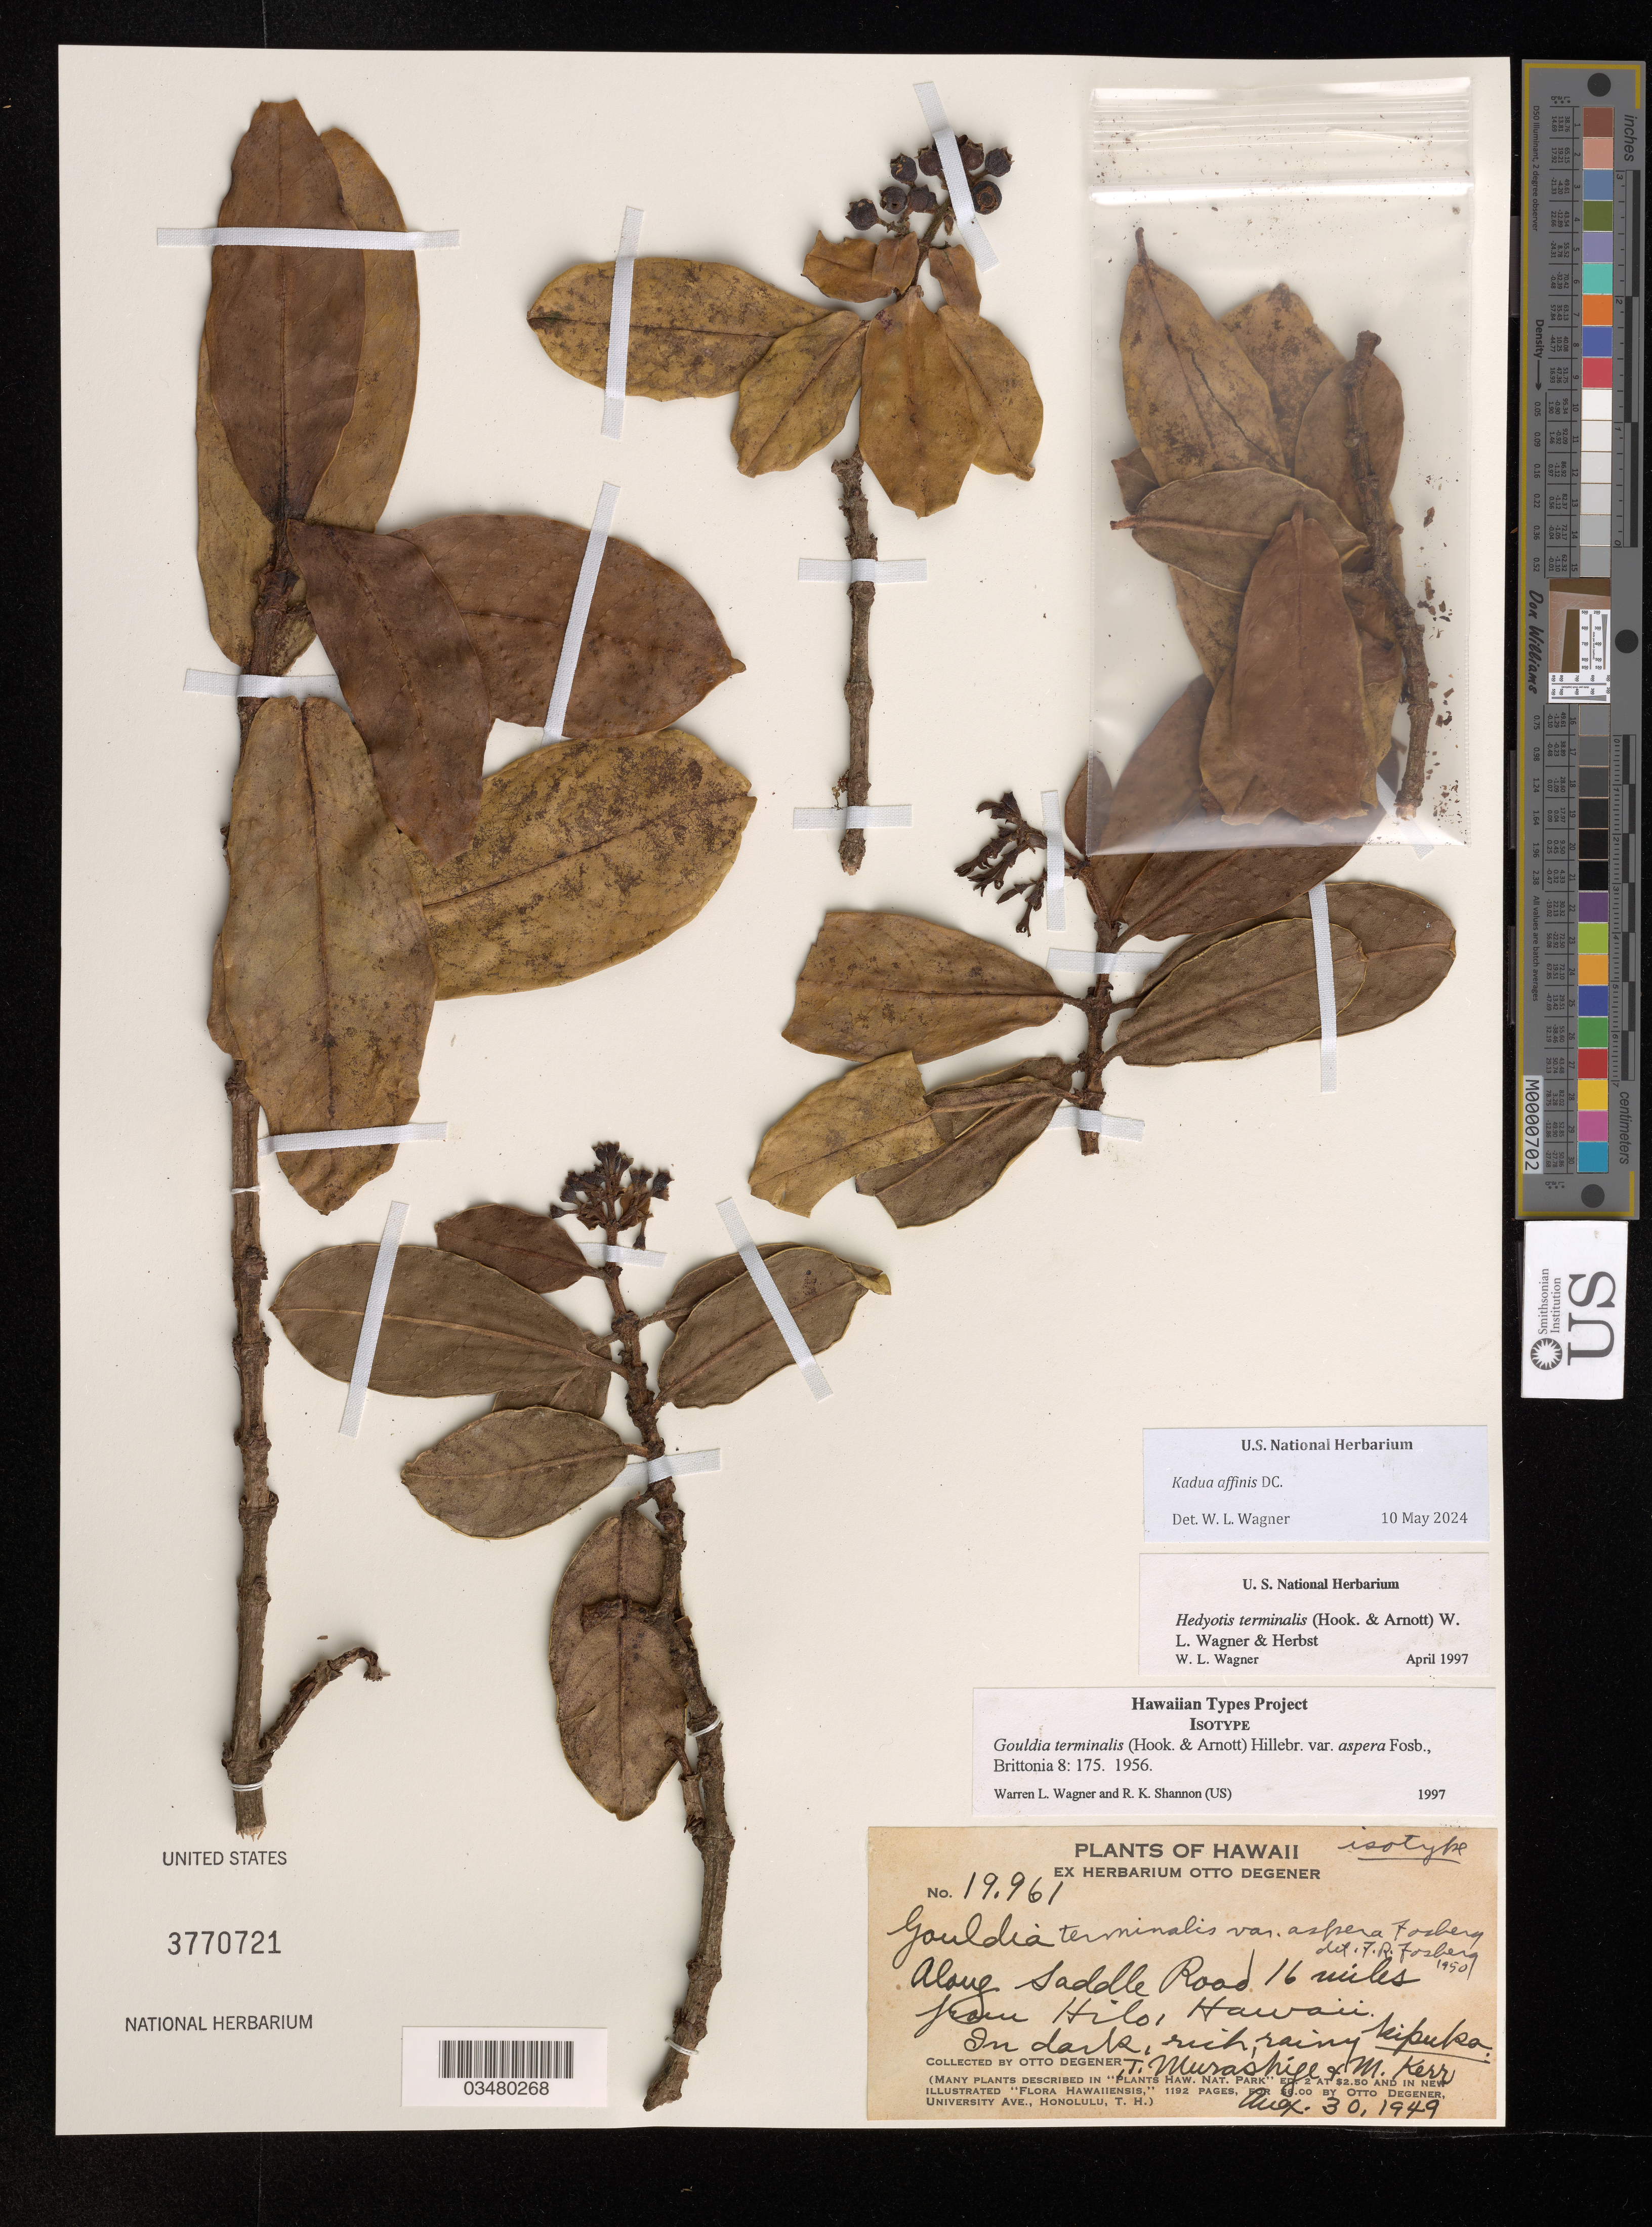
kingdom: Plantae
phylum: Tracheophyta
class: Magnoliopsida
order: Gentianales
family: Rubiaceae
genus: Gouldia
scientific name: Gouldia terminalis var. aspera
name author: Fosberg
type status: Isotype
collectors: O. Degener, T. Murashige & M. Kerr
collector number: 19961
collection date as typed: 30 Aug 1949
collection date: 1949-08-30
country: United States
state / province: Hawaii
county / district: Hawaii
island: Hawaii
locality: Along Saddle Road 16 mi from Hilo.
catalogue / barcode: US 3770721